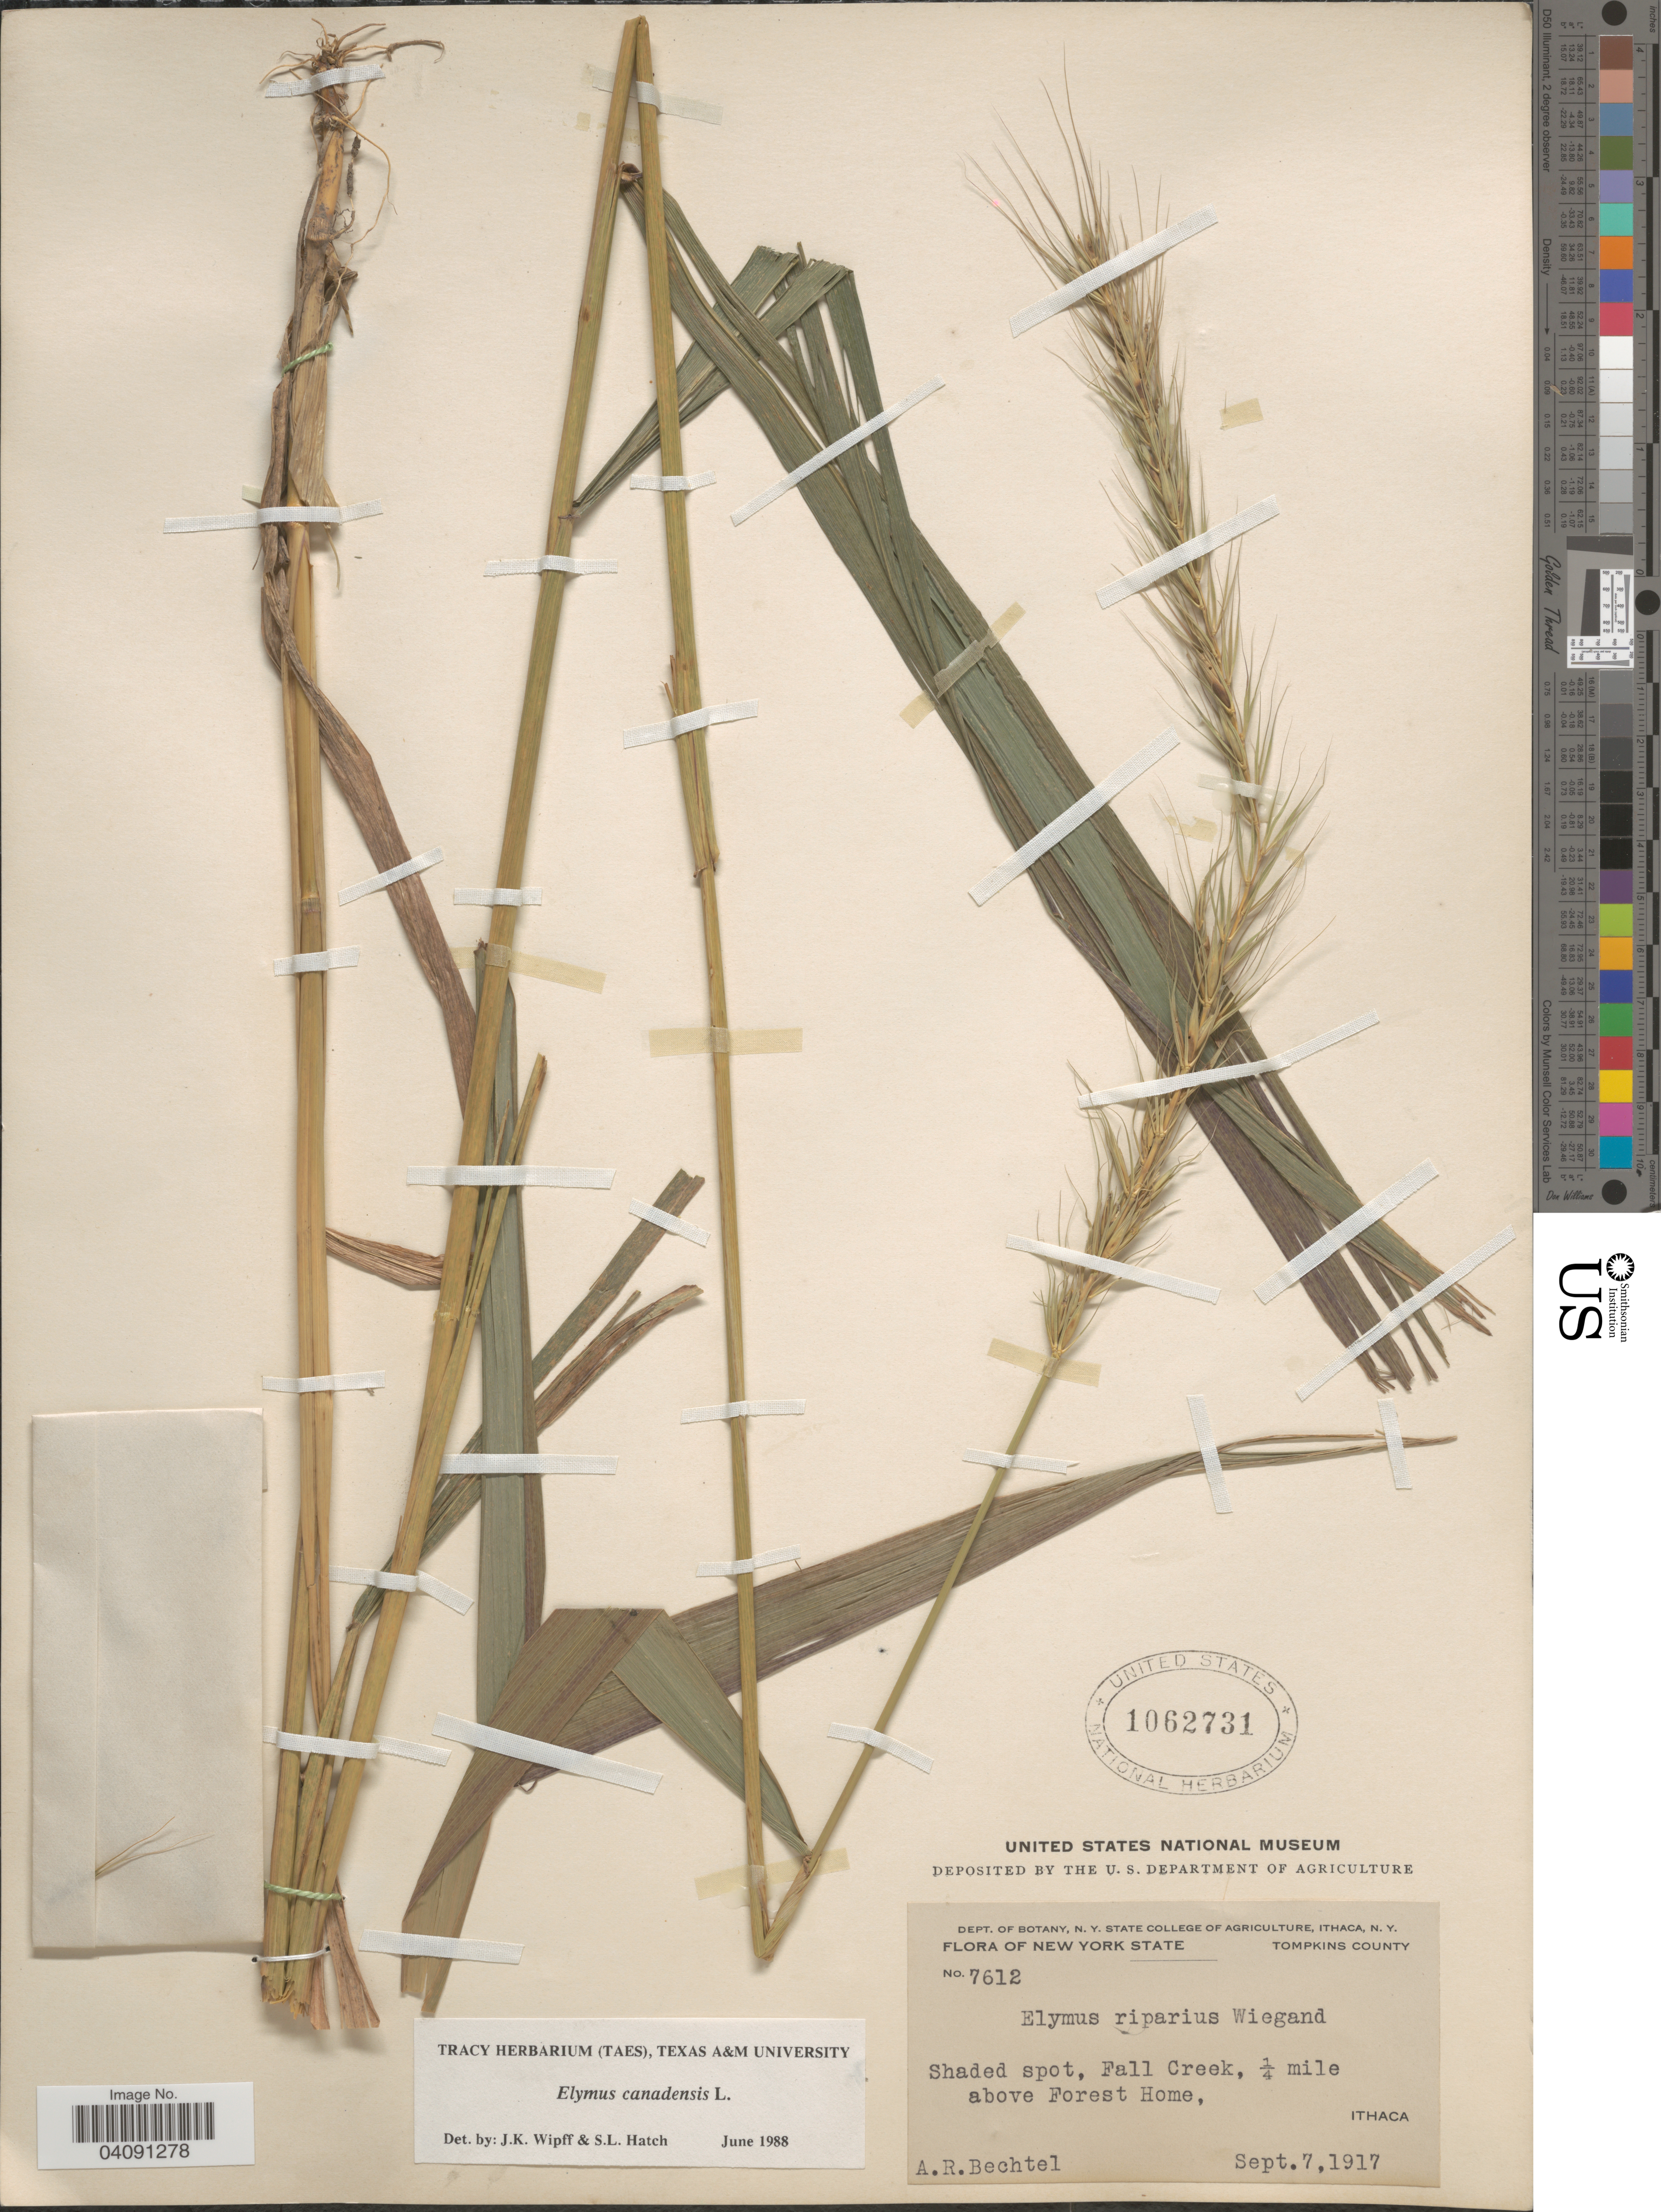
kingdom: Plantae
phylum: Tracheophyta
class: Liliopsida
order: Poales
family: Poaceae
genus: Elymus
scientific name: Elymus canadensis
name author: L.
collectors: A. Bechtel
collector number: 7612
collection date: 1917-09-07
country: United States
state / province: New York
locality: Tompkins County. Shaded spot, Fall Creek, ¼ mile above Forest Home, Ithaca.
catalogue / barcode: US 1062731